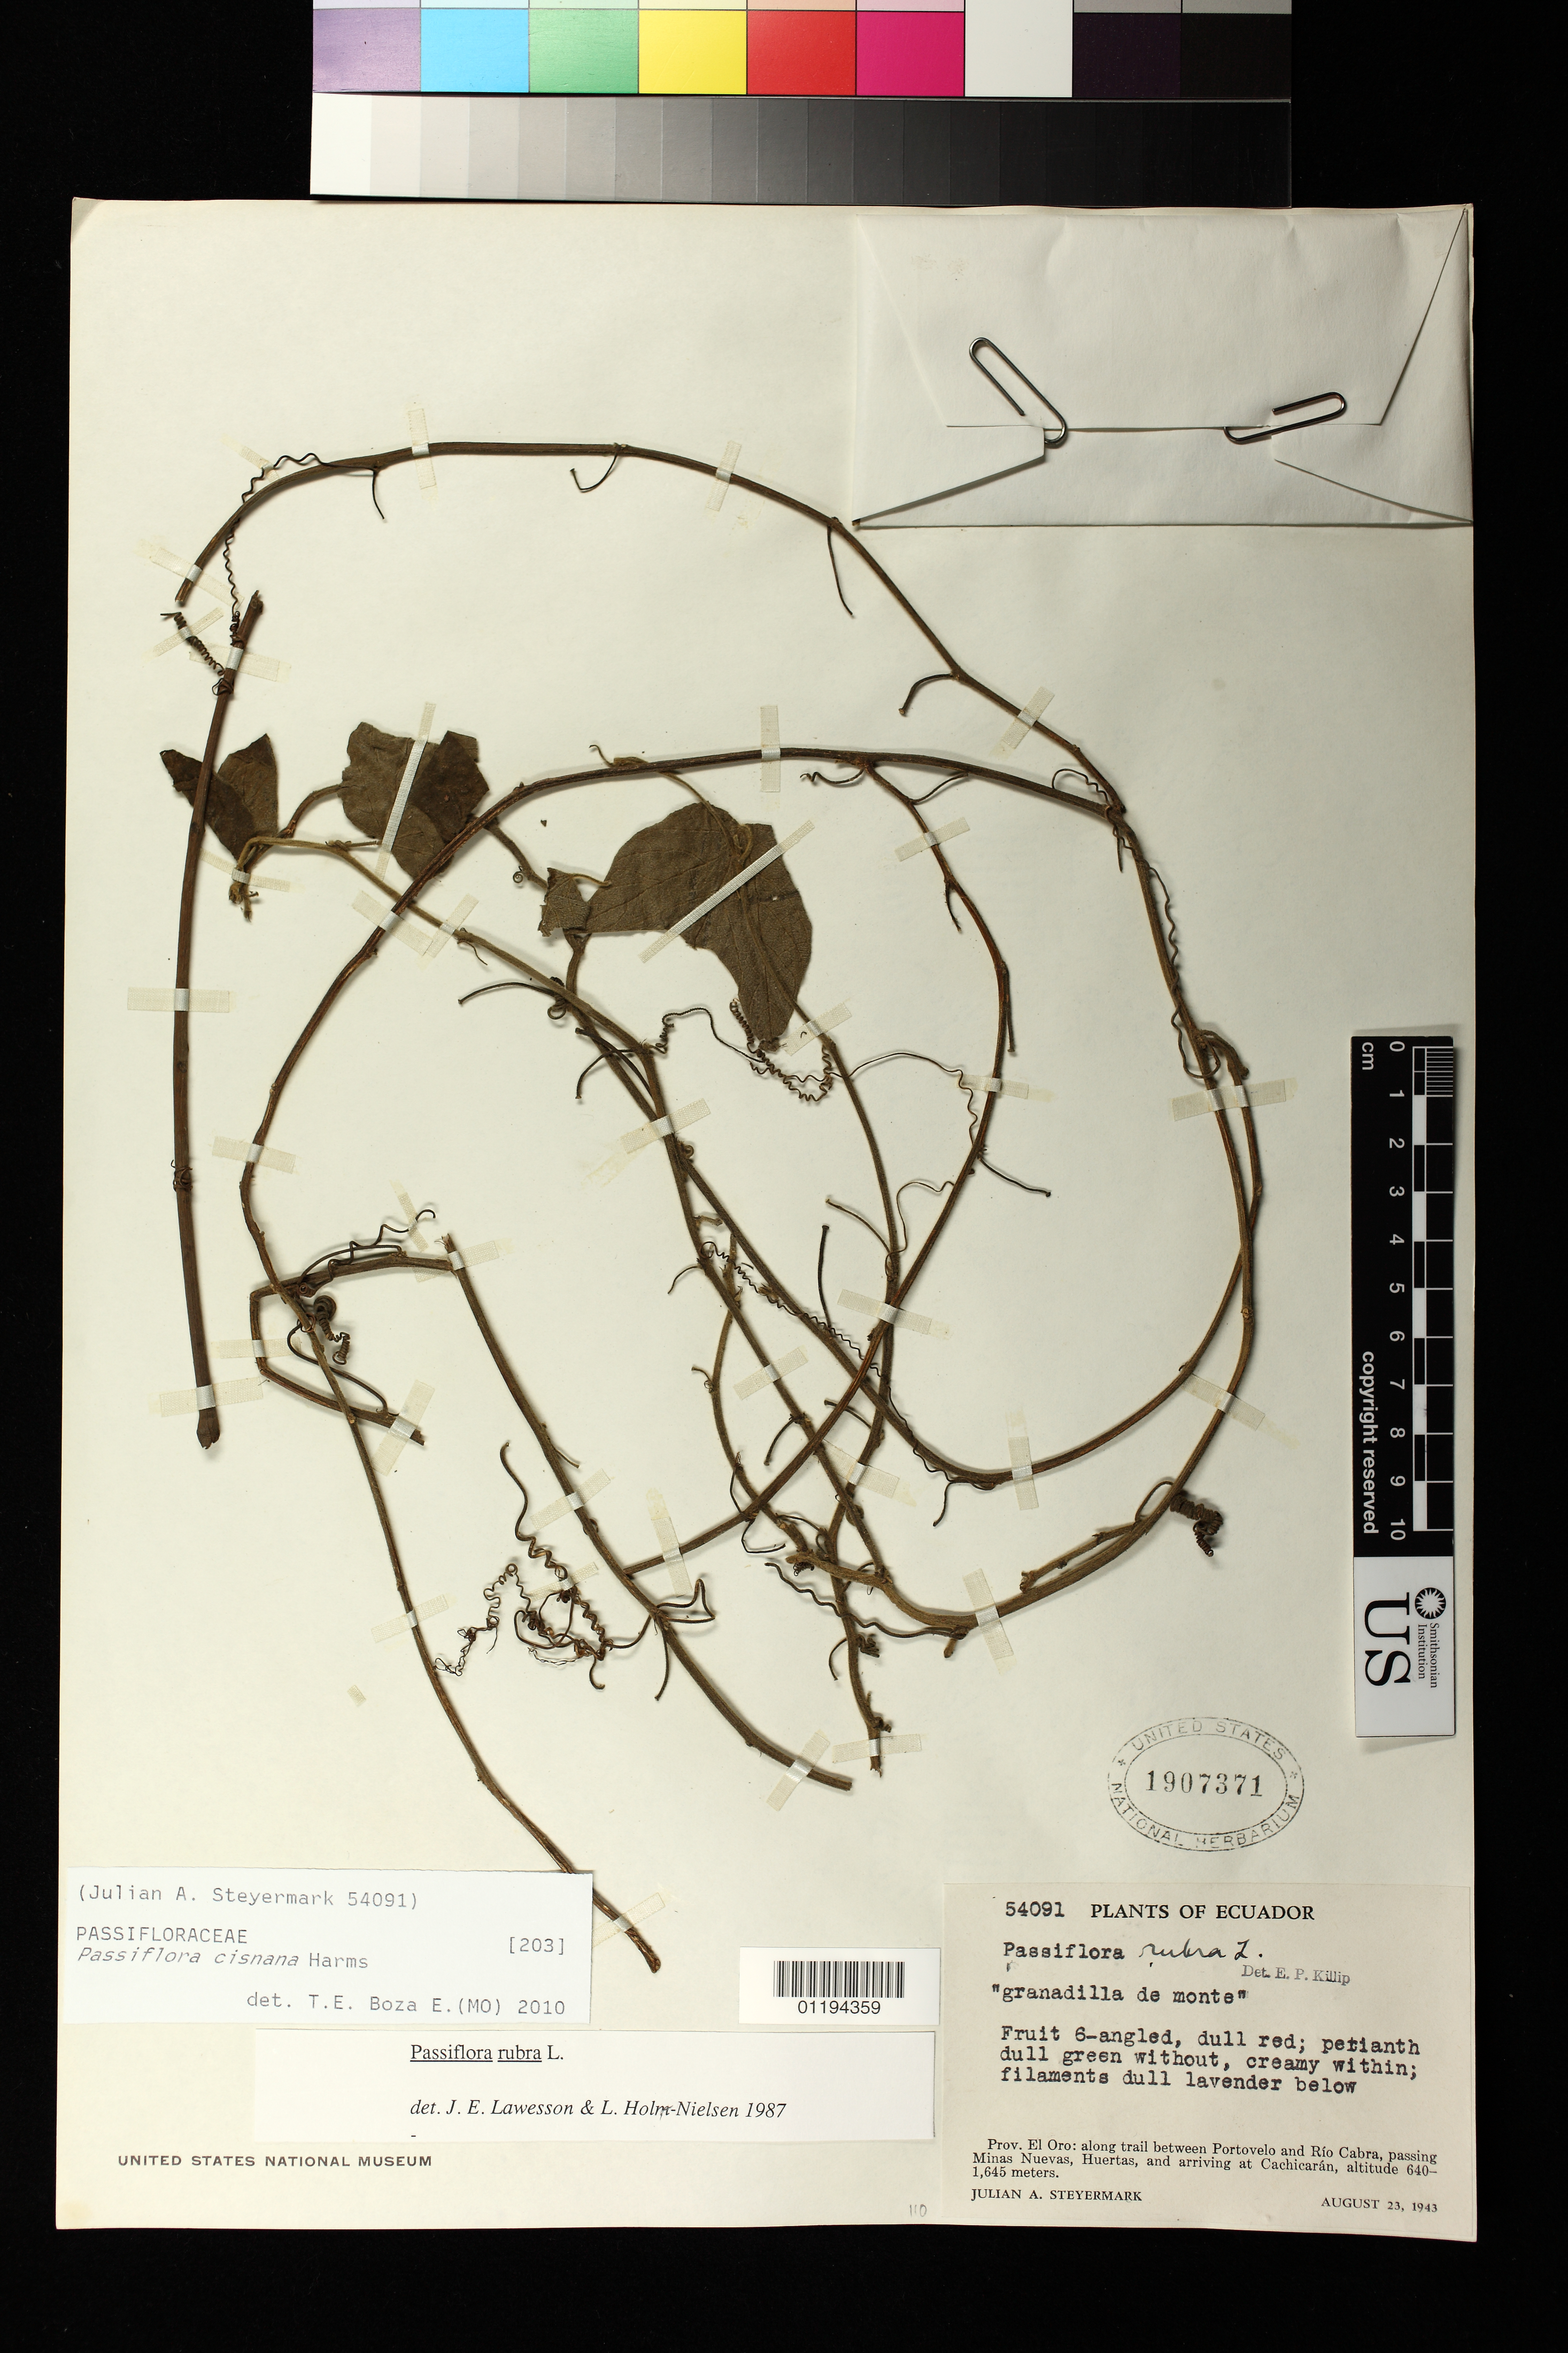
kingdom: Plantae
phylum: Tracheophyta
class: Magnoliopsida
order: Malpighiales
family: Passifloraceae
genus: Passiflora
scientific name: Passiflora cisnana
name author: Harms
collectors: J. Steyermark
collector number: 54091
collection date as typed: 23 Aug 1943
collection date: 1943-08-23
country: Ecuador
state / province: El Oro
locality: Prov. El Oro: along trail between Pertovelo and Rio Cabra, passing Minas Nuevas, Huertas, and arriving at Cachicaran.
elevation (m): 640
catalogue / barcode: US 1907371